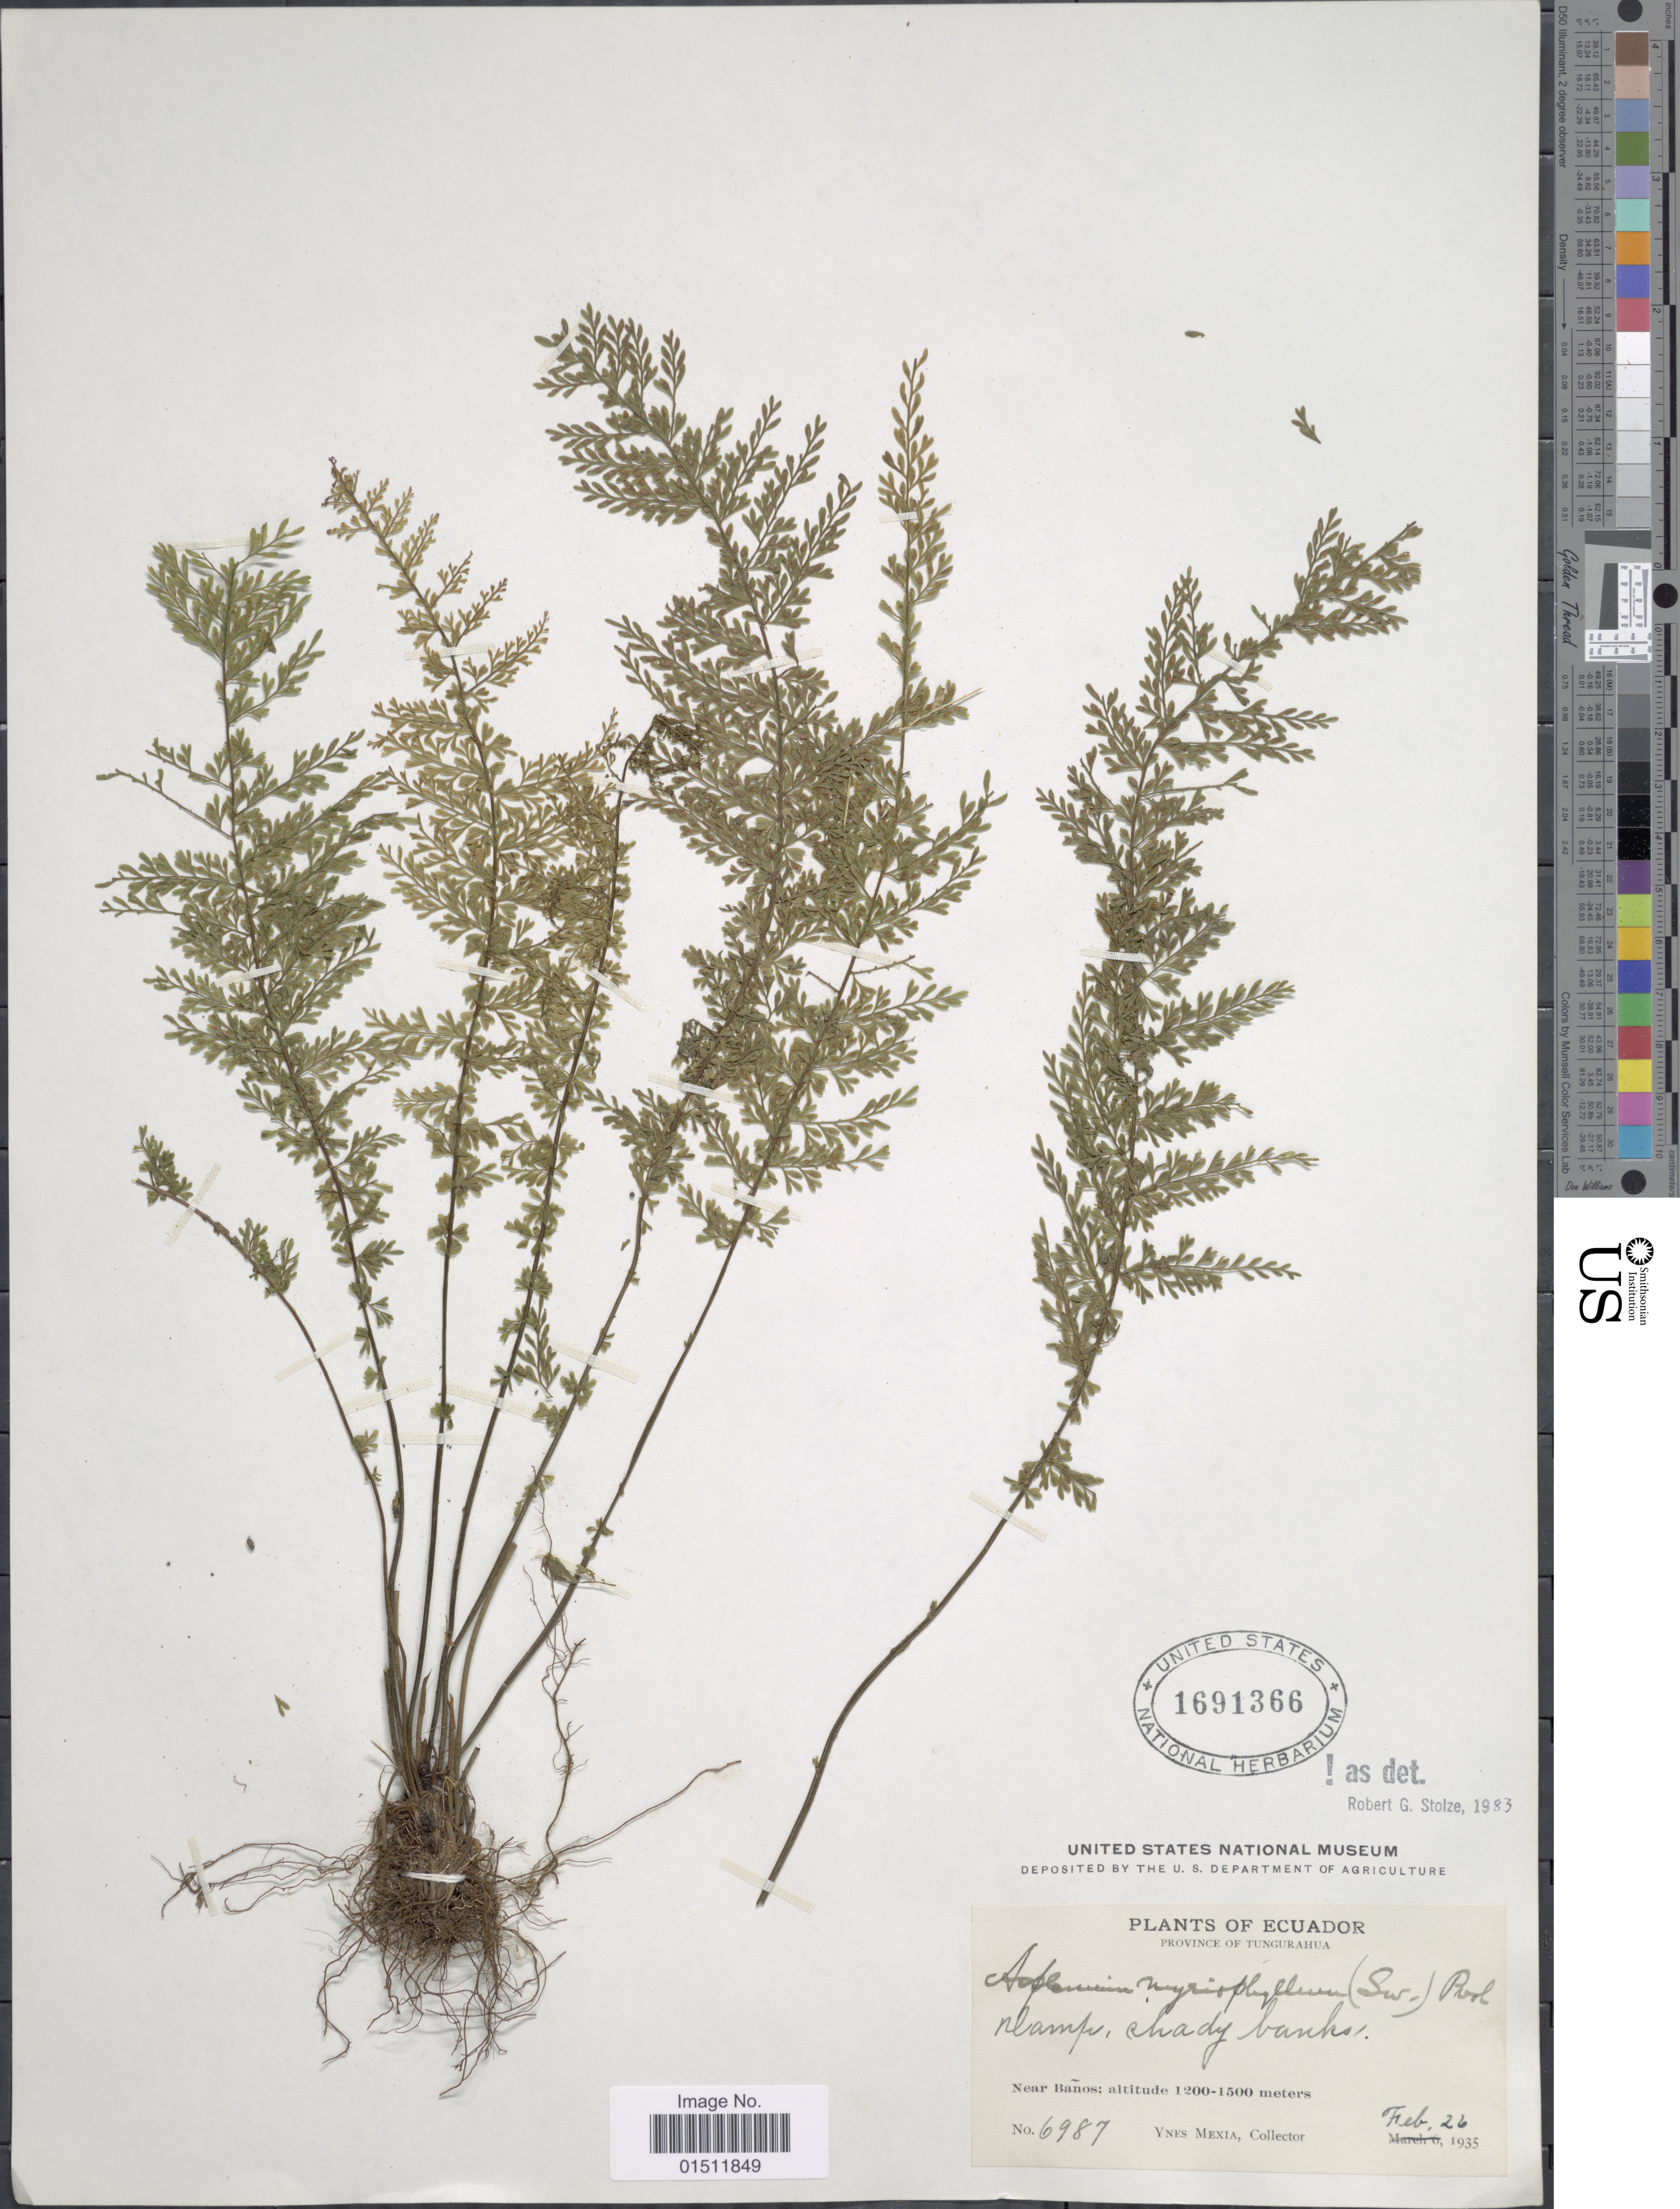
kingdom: Plantae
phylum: Tracheophyta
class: Polypodiopsida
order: Polypodiales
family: Aspleniaceae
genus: Asplenium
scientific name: Asplenium myriophyllum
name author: (Sw.) C. Presl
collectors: Y. Mexia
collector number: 6987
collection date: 1935-02-26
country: Ecuador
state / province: Tungurahua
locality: Near Banos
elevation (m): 1200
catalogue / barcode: US 1691366